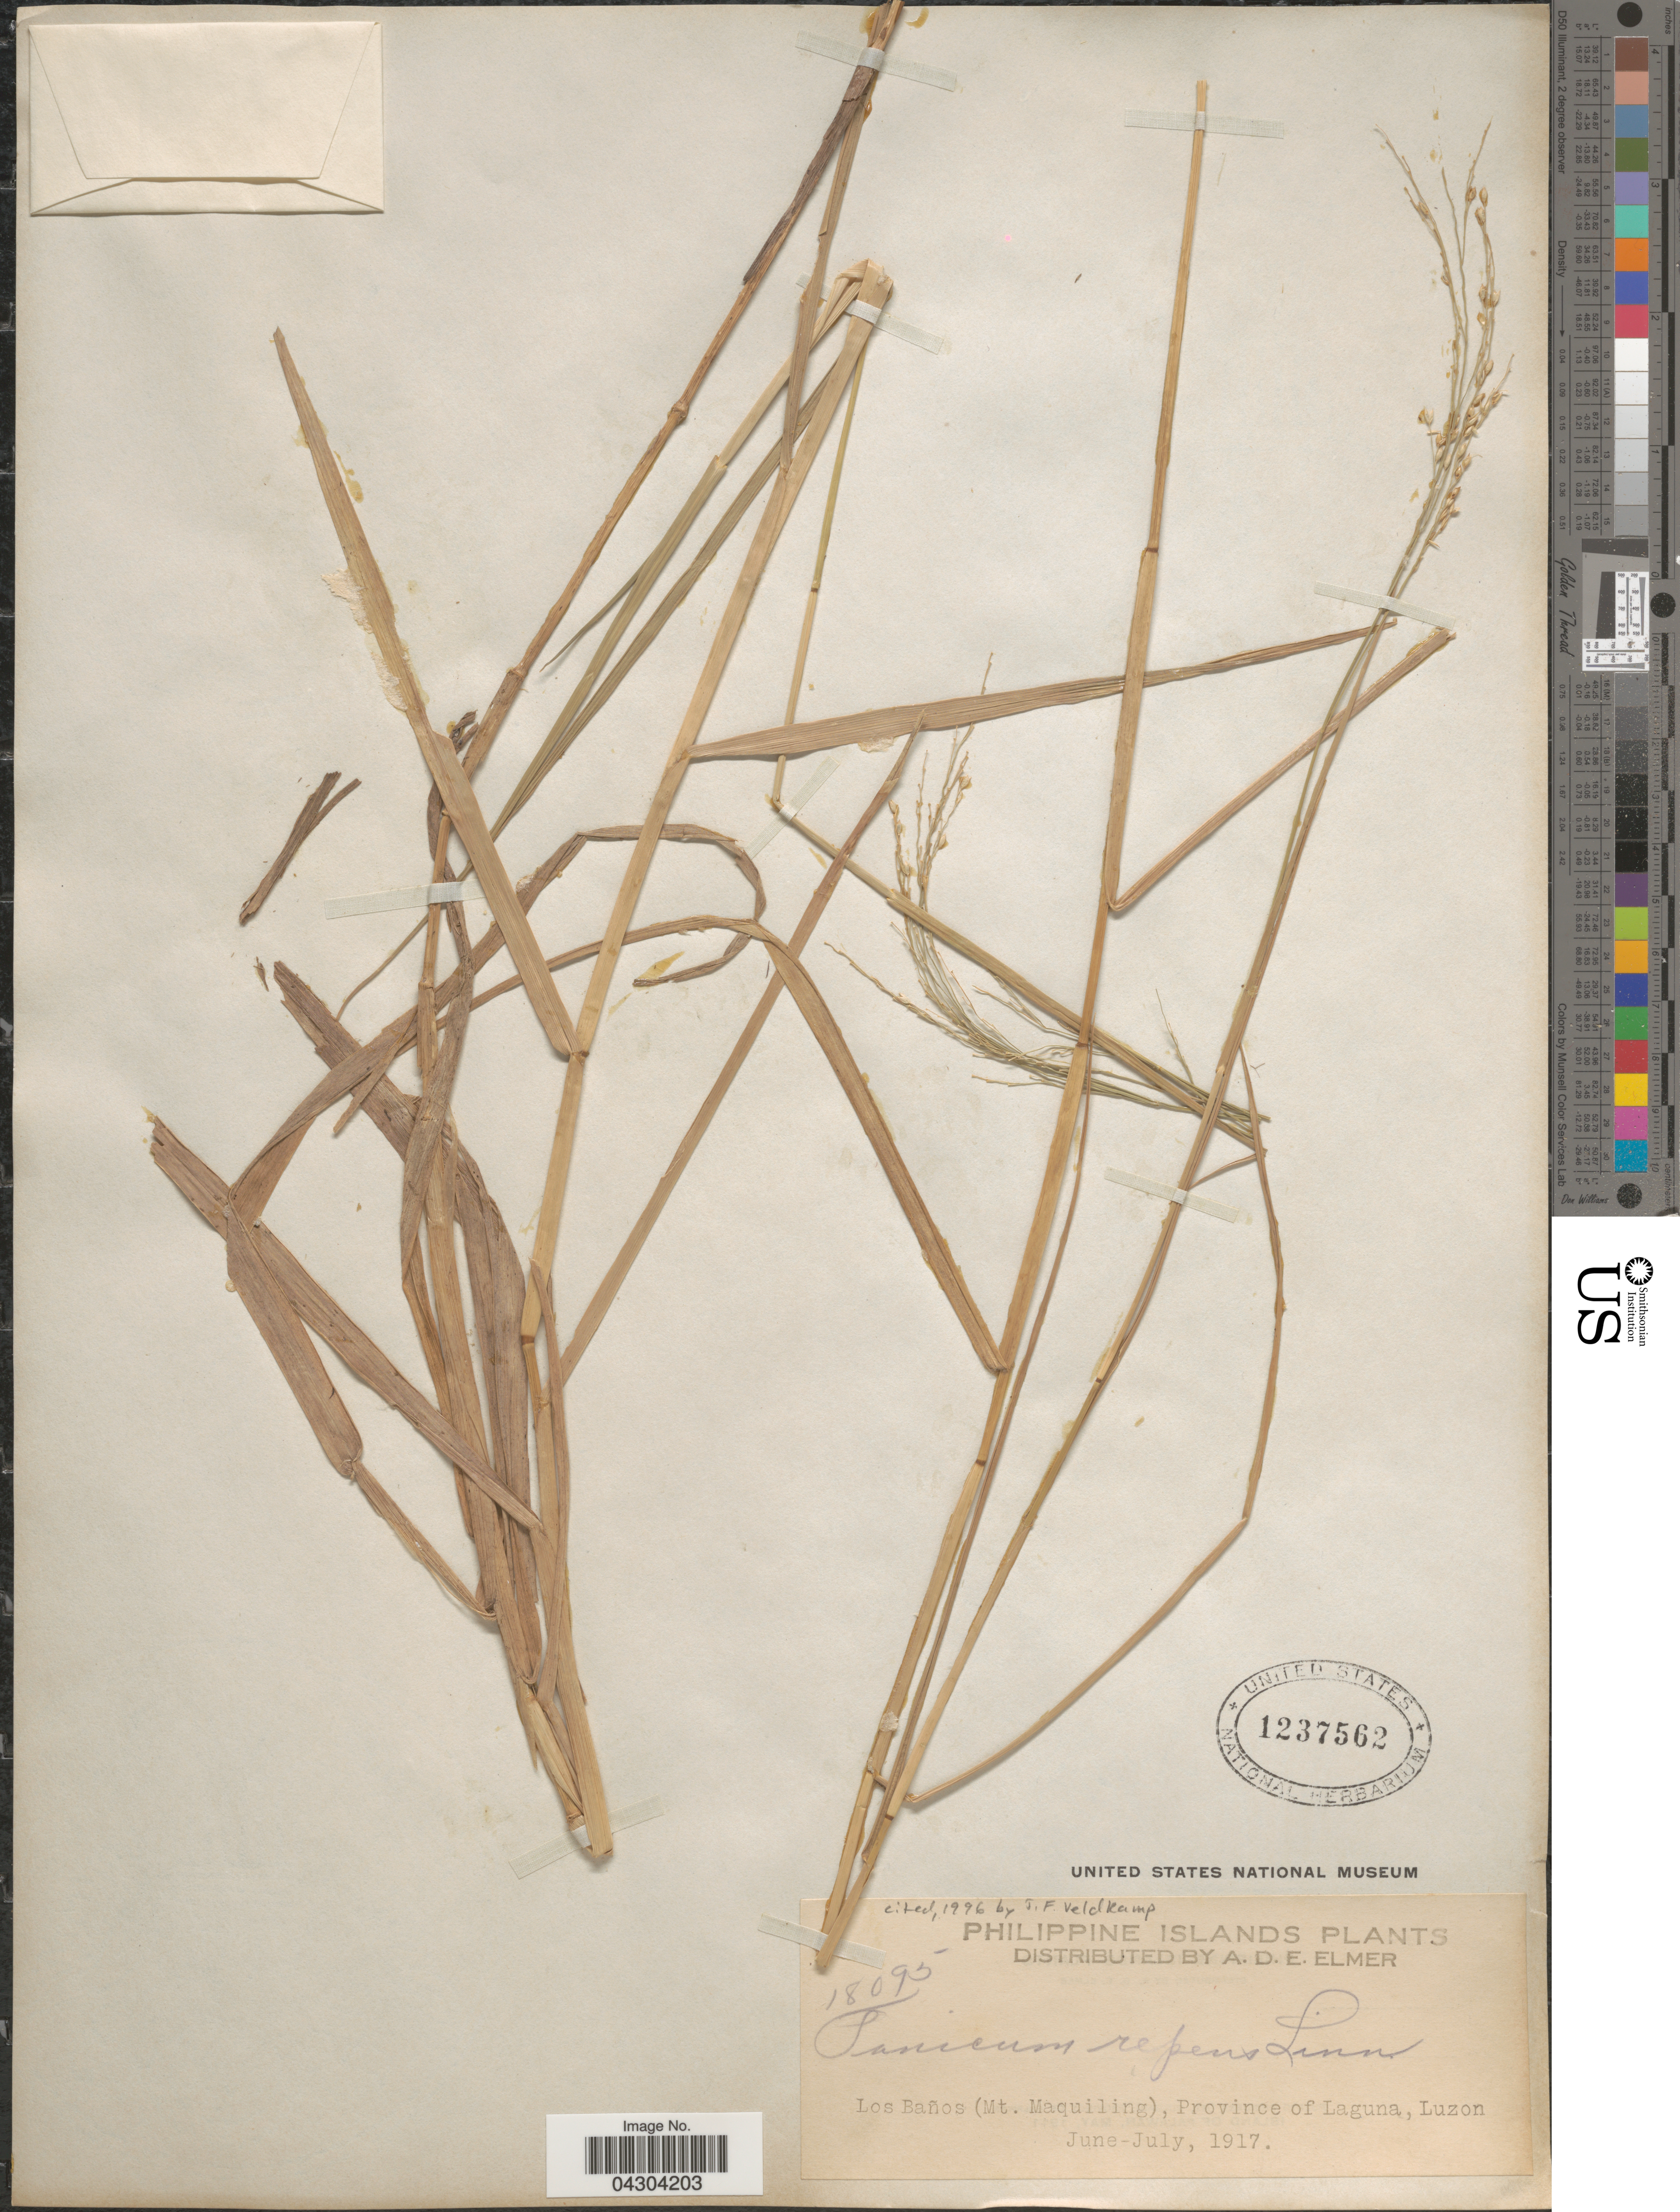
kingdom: Plantae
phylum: Tracheophyta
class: Liliopsida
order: Poales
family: Poaceae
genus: Panicum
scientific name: Panicum repens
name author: L.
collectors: A. D. E. Elmer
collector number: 18095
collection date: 1917-06/1917-07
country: Philippines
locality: Philippine Islands. Los Baños (Mt. Maquilling), Province of Laguna, Luzon.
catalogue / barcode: US 1237562